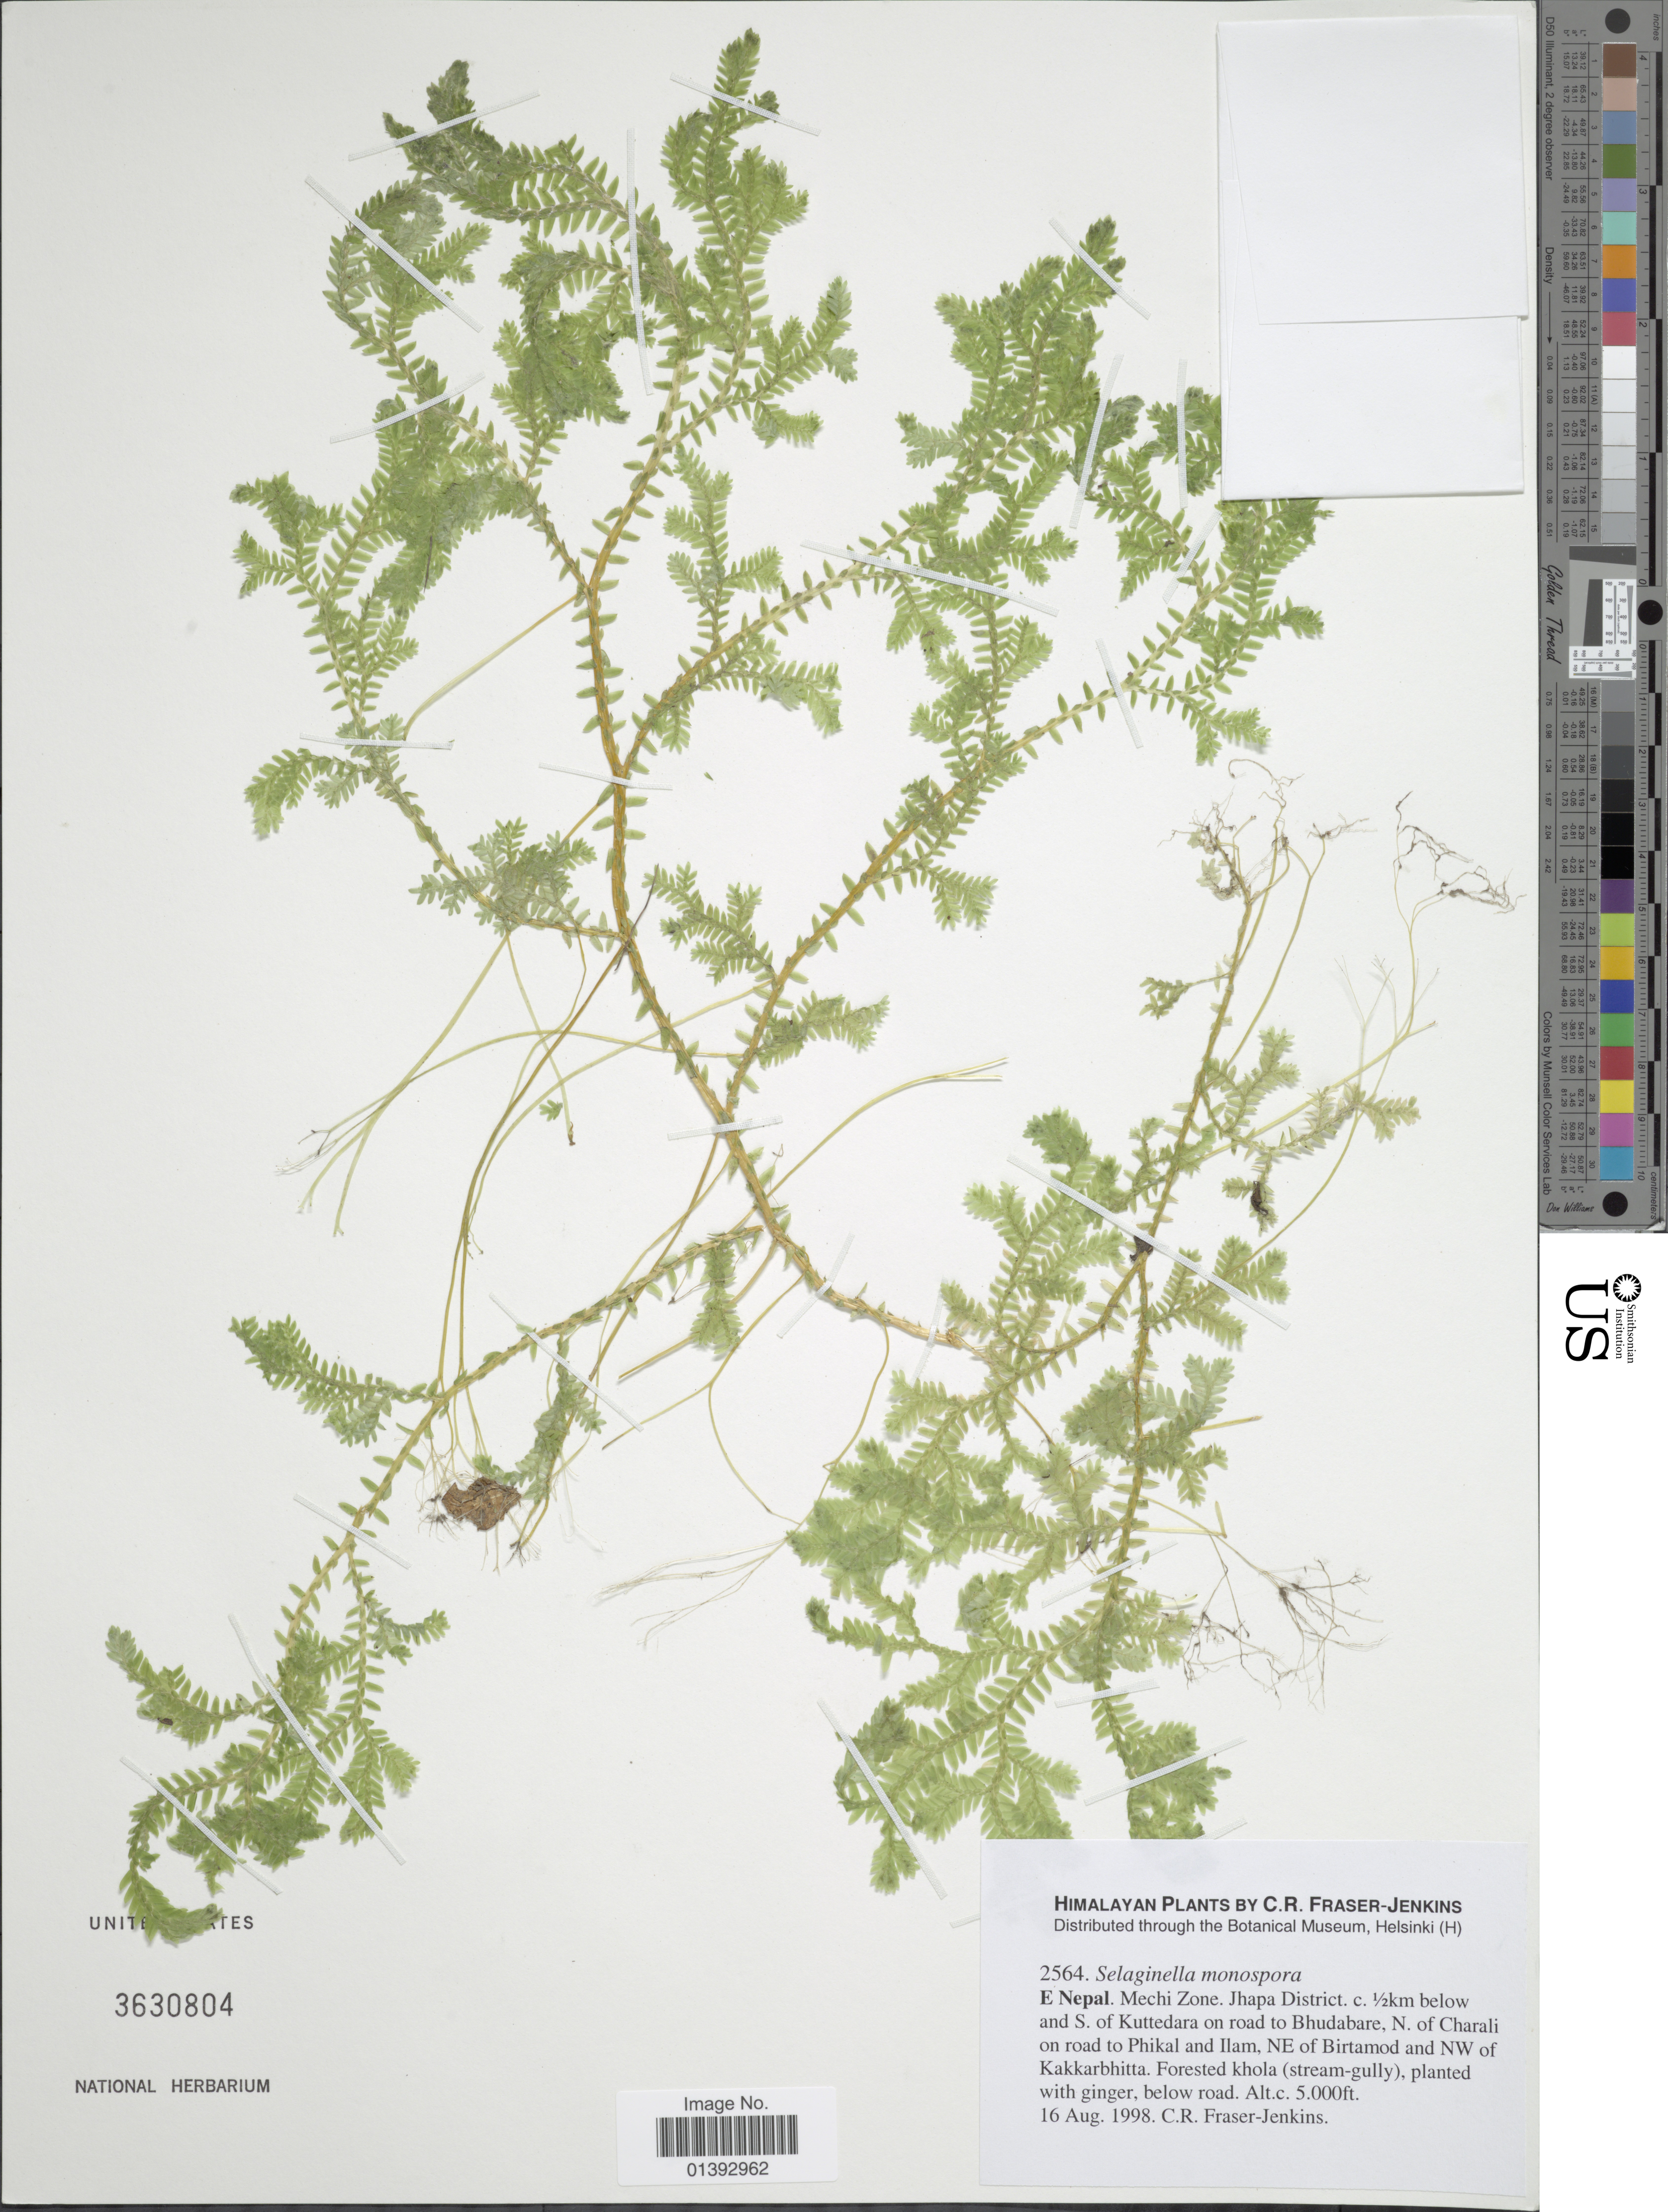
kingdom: Plantae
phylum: Tracheophyta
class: Lycopodiopsida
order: Selaginellales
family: Selaginellaceae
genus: Selaginella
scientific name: Selaginella monospora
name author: Spring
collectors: C. R. Fraser-Jenkins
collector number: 2564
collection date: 1998-08-16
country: Nepal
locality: E. Nepal. Mechi Zone, Jhapa District, c. ½km below and S. of Kuttedara on road to Bhudabare, N. of Charali on road to Phikal and Ilam, NE of Birtamod and NW of Kakkarbhitta, forested Khola(stream-gully)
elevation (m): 1524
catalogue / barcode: US 3630804